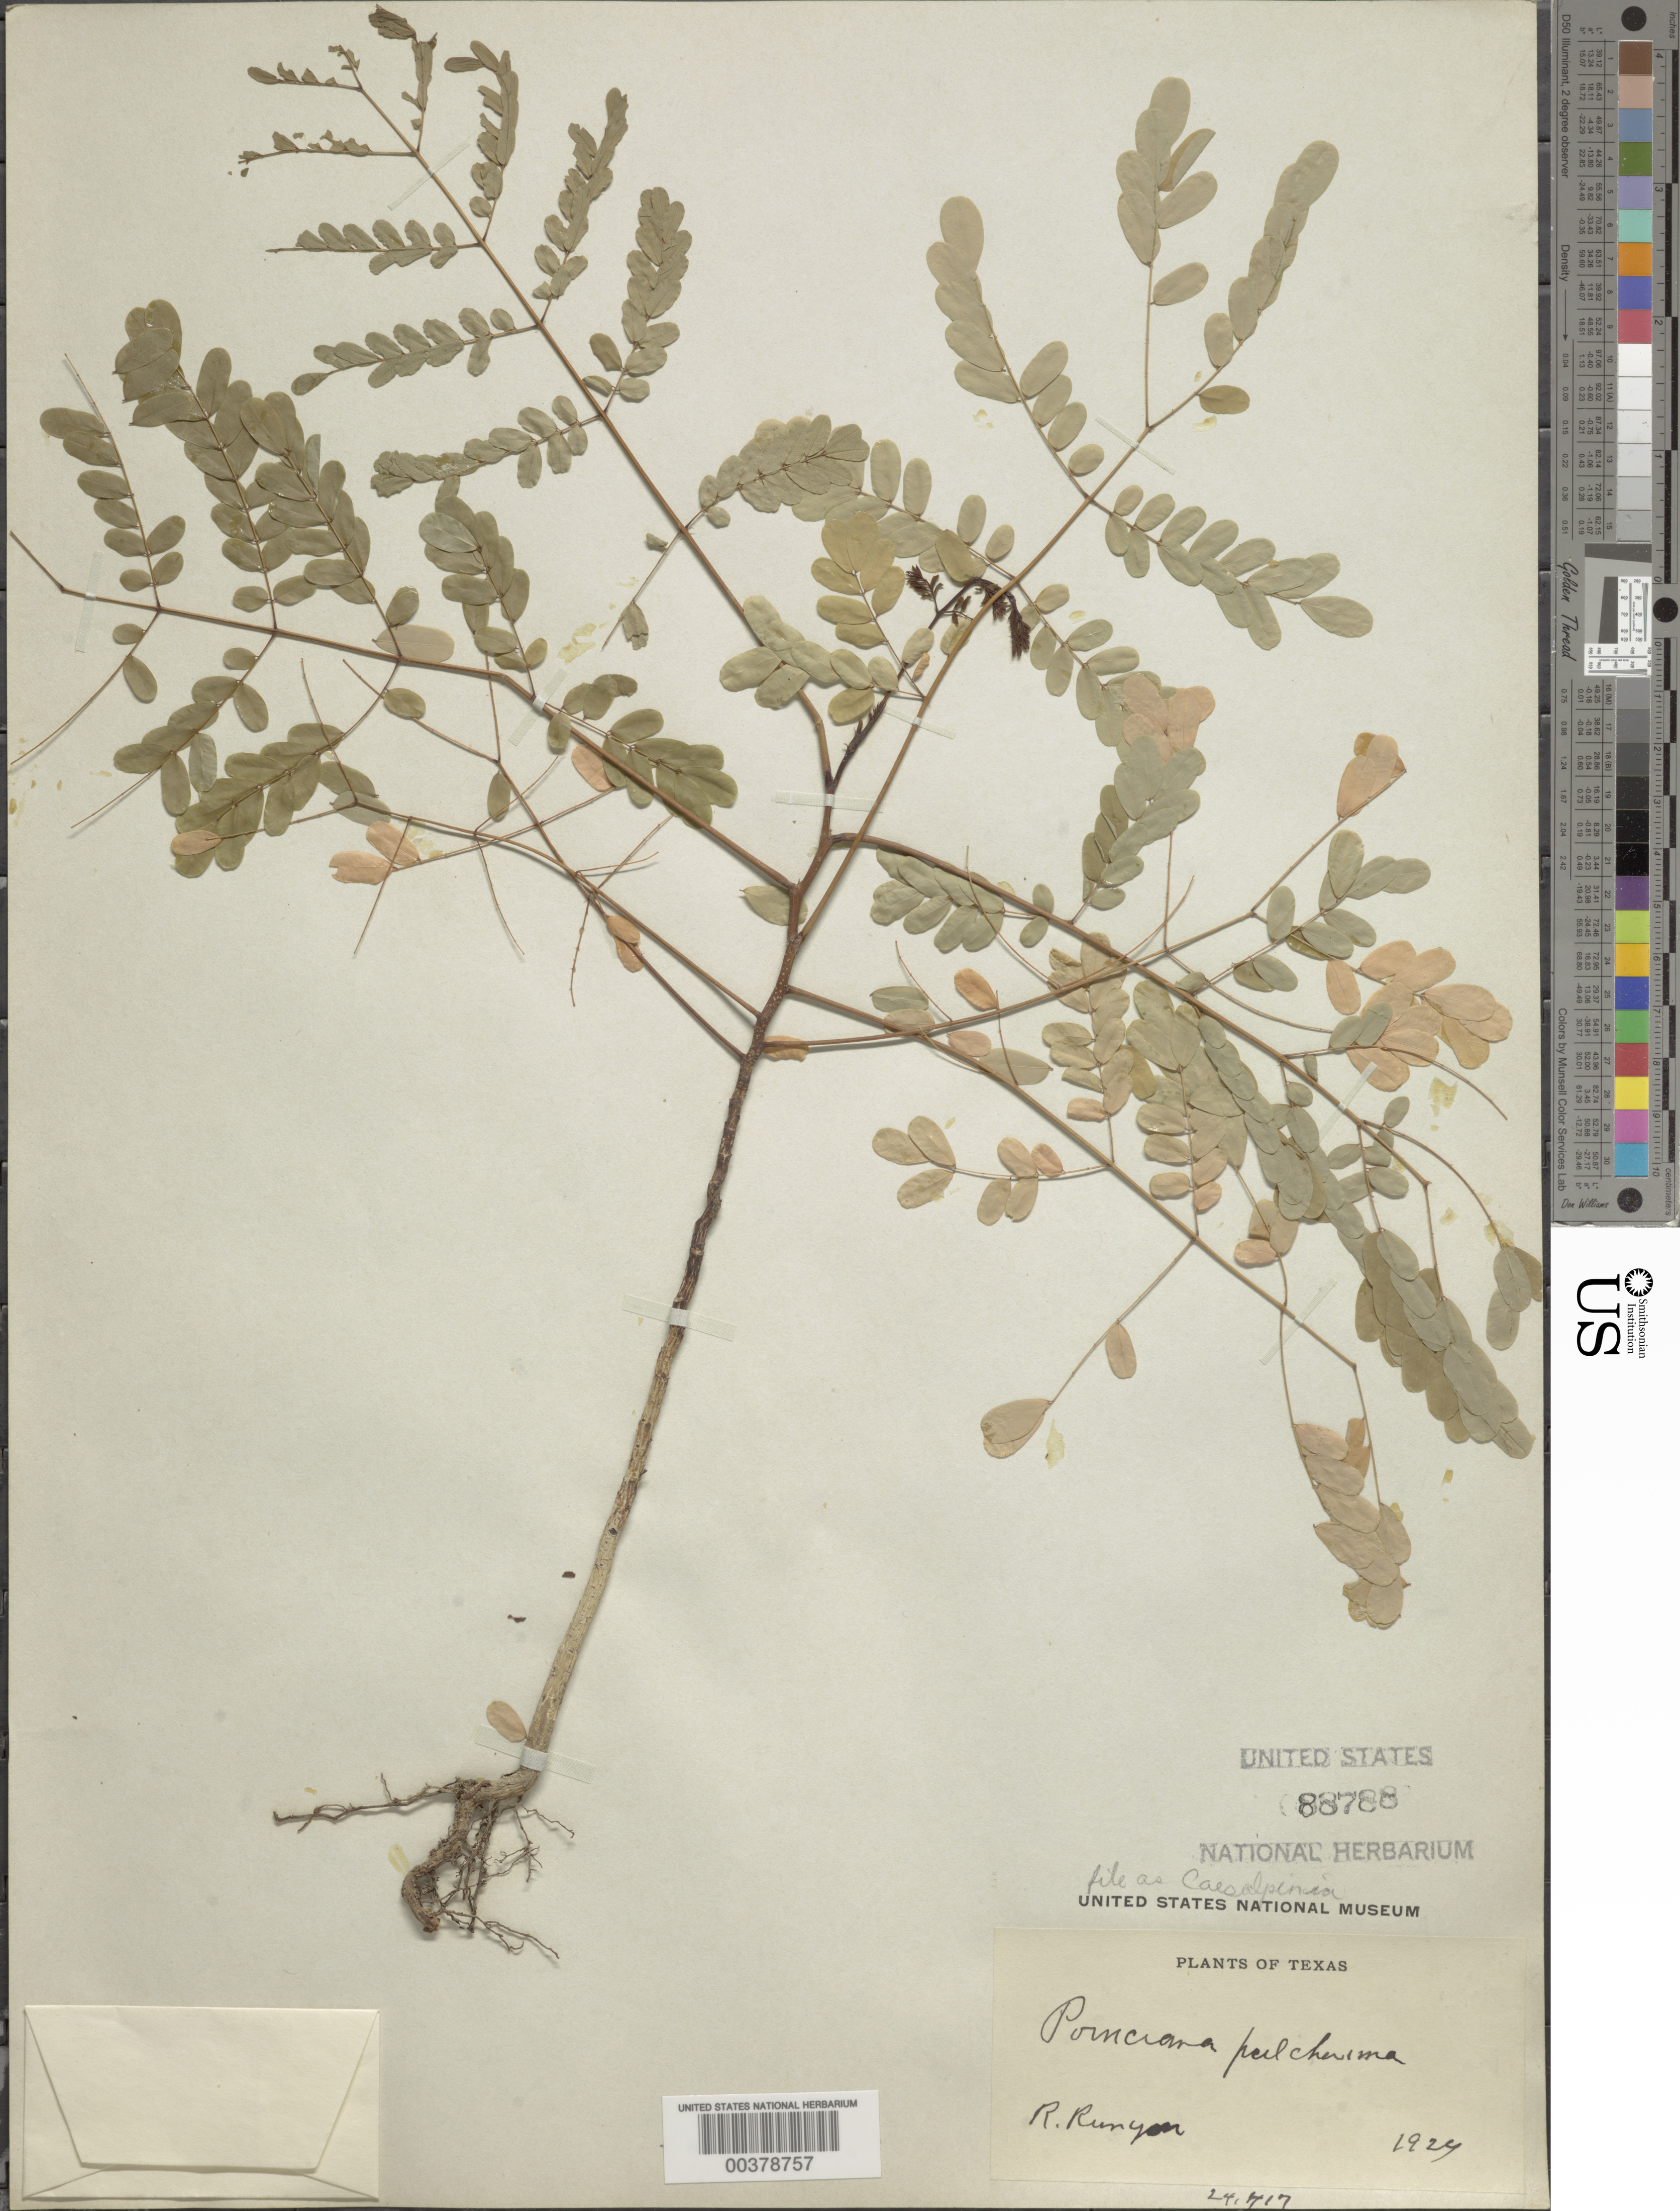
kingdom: Plantae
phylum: Tracheophyta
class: Magnoliopsida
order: Fabales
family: Fabaceae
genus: Caesalpinia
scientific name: Caesalpinia pulcherrima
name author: (L.) Sw.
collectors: R. Runyon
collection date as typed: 1924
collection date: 1924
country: United States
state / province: Texas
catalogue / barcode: US 88788